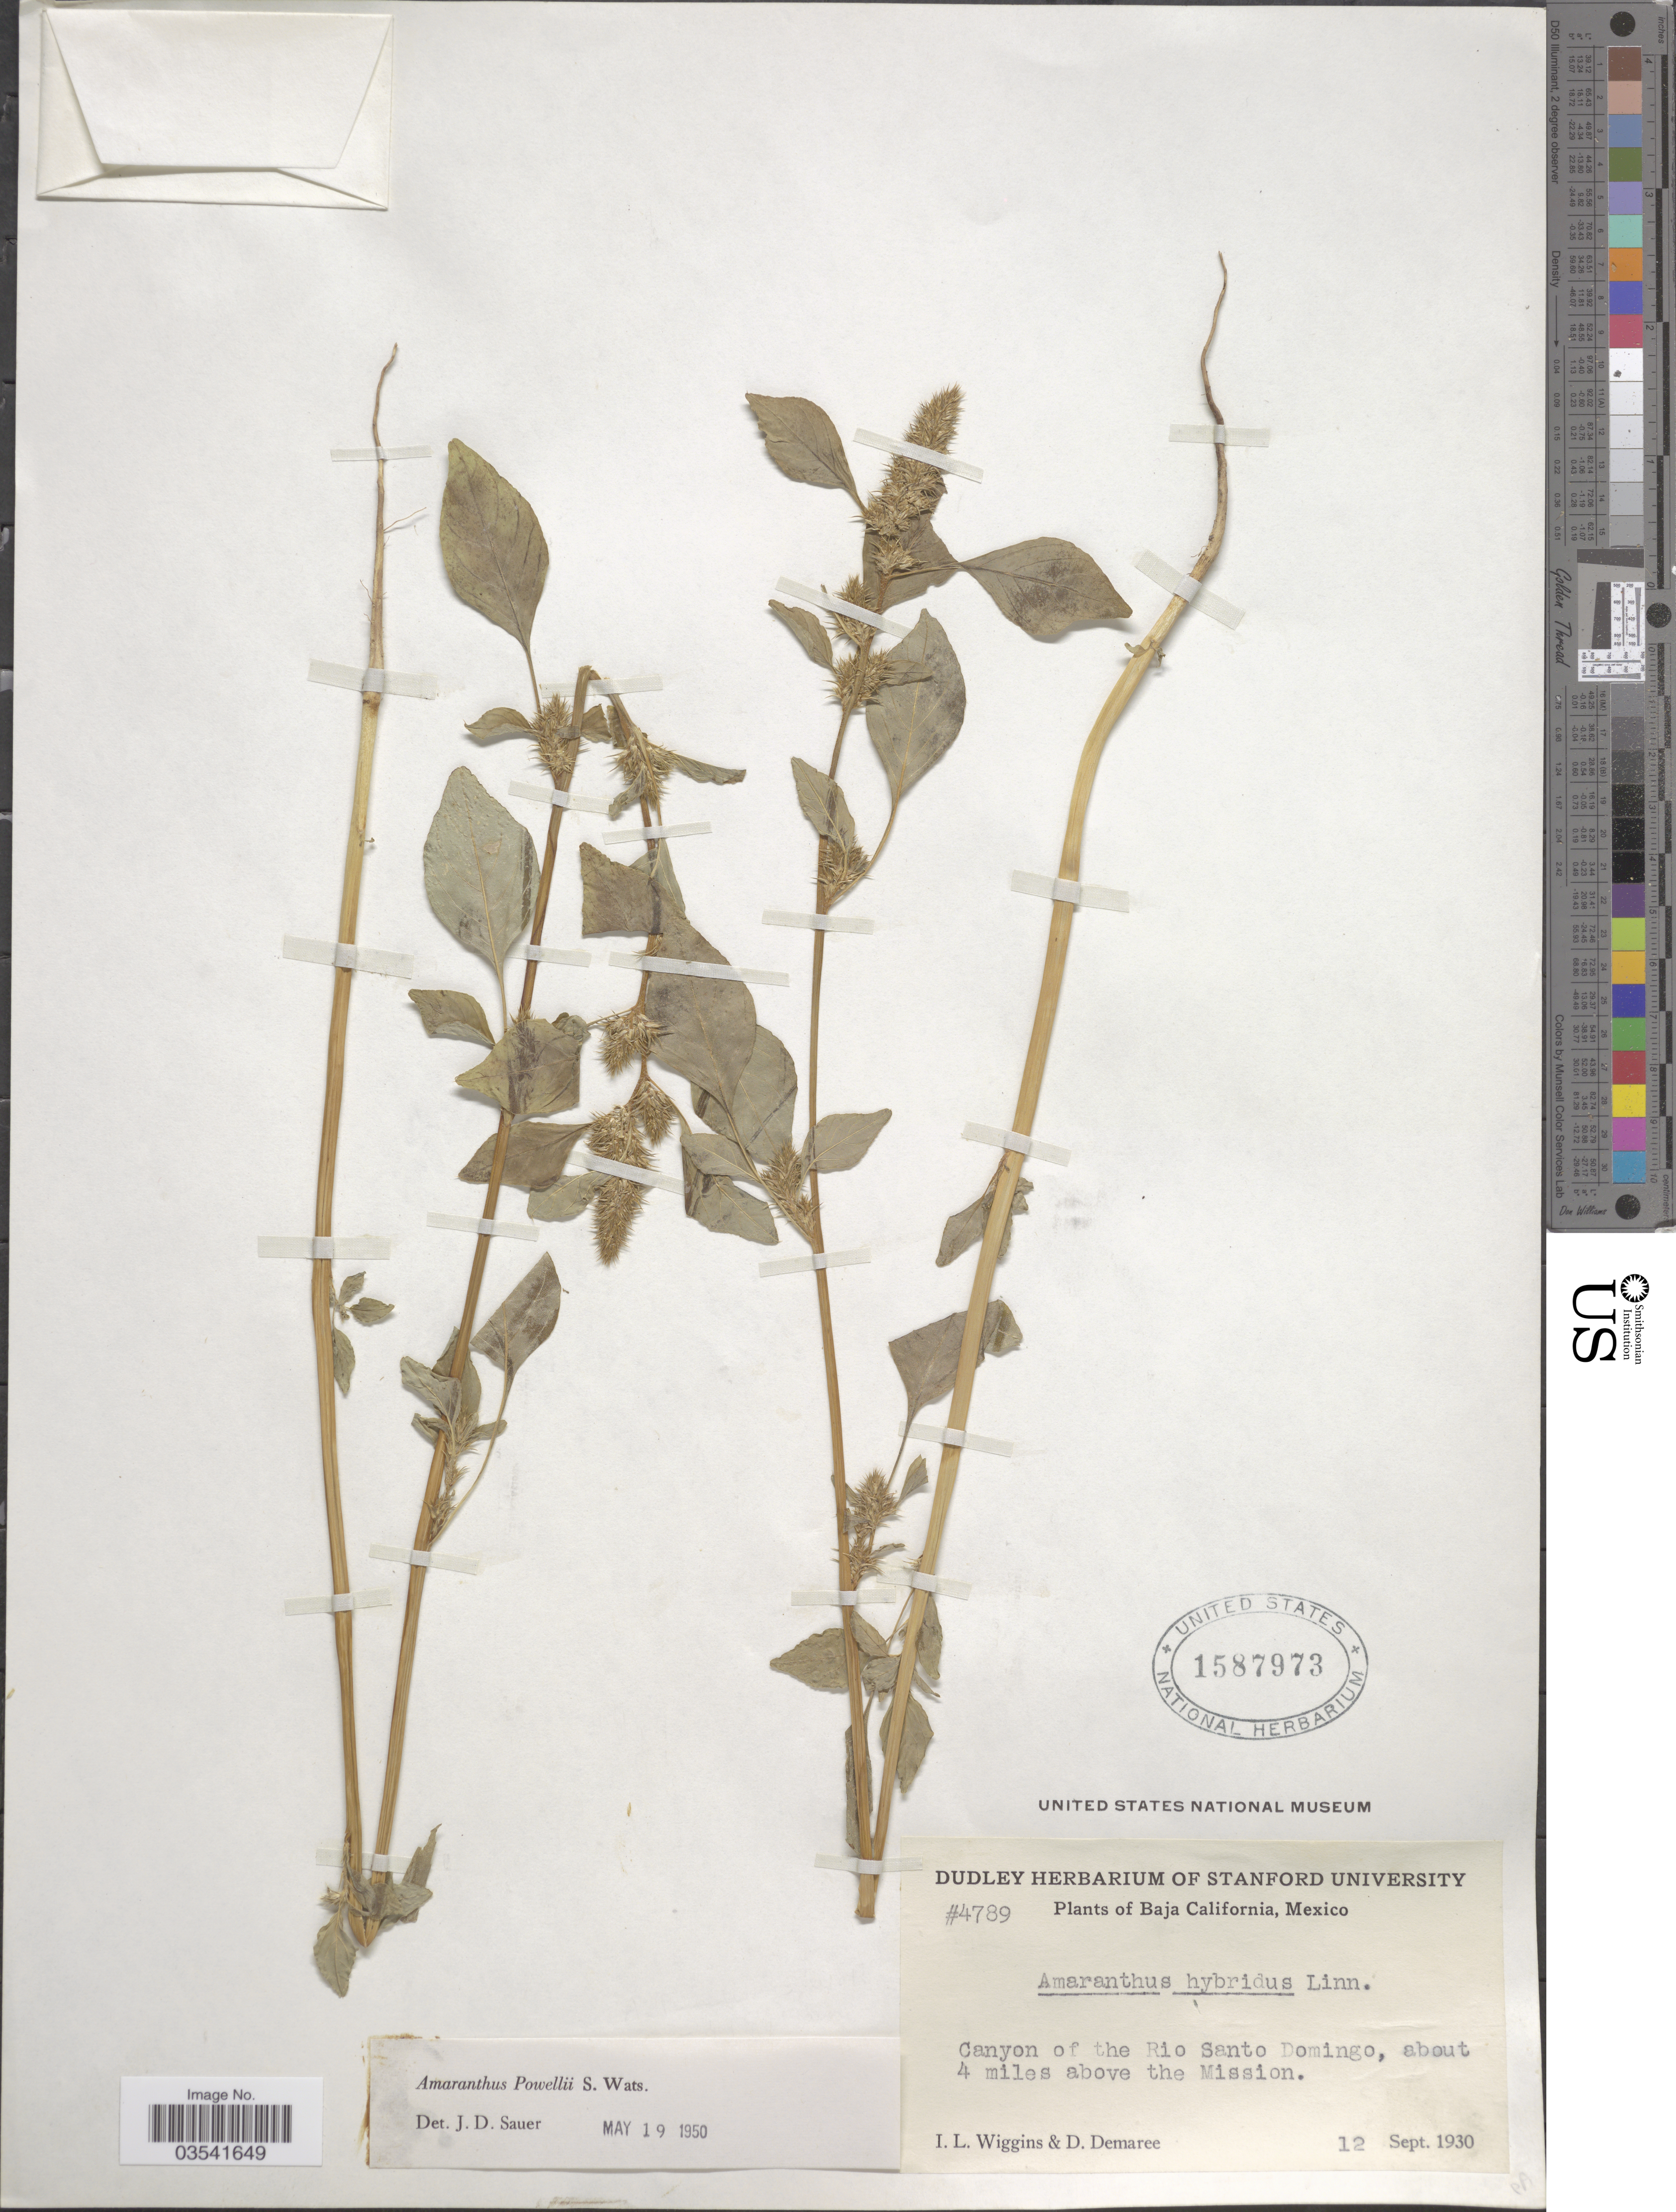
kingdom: Plantae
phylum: Tracheophyta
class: Magnoliopsida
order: Caryophyllales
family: Amaranthaceae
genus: Amaranthus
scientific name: Amaranthus powellii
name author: S. Watson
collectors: I. L. Wiggins & D. Demaree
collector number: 4789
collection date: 1930-09-12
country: Mexico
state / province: Baja California Norte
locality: Canyon of the Rio Santo Domingo, about 4 miles above the Mission.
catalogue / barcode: US 1587973